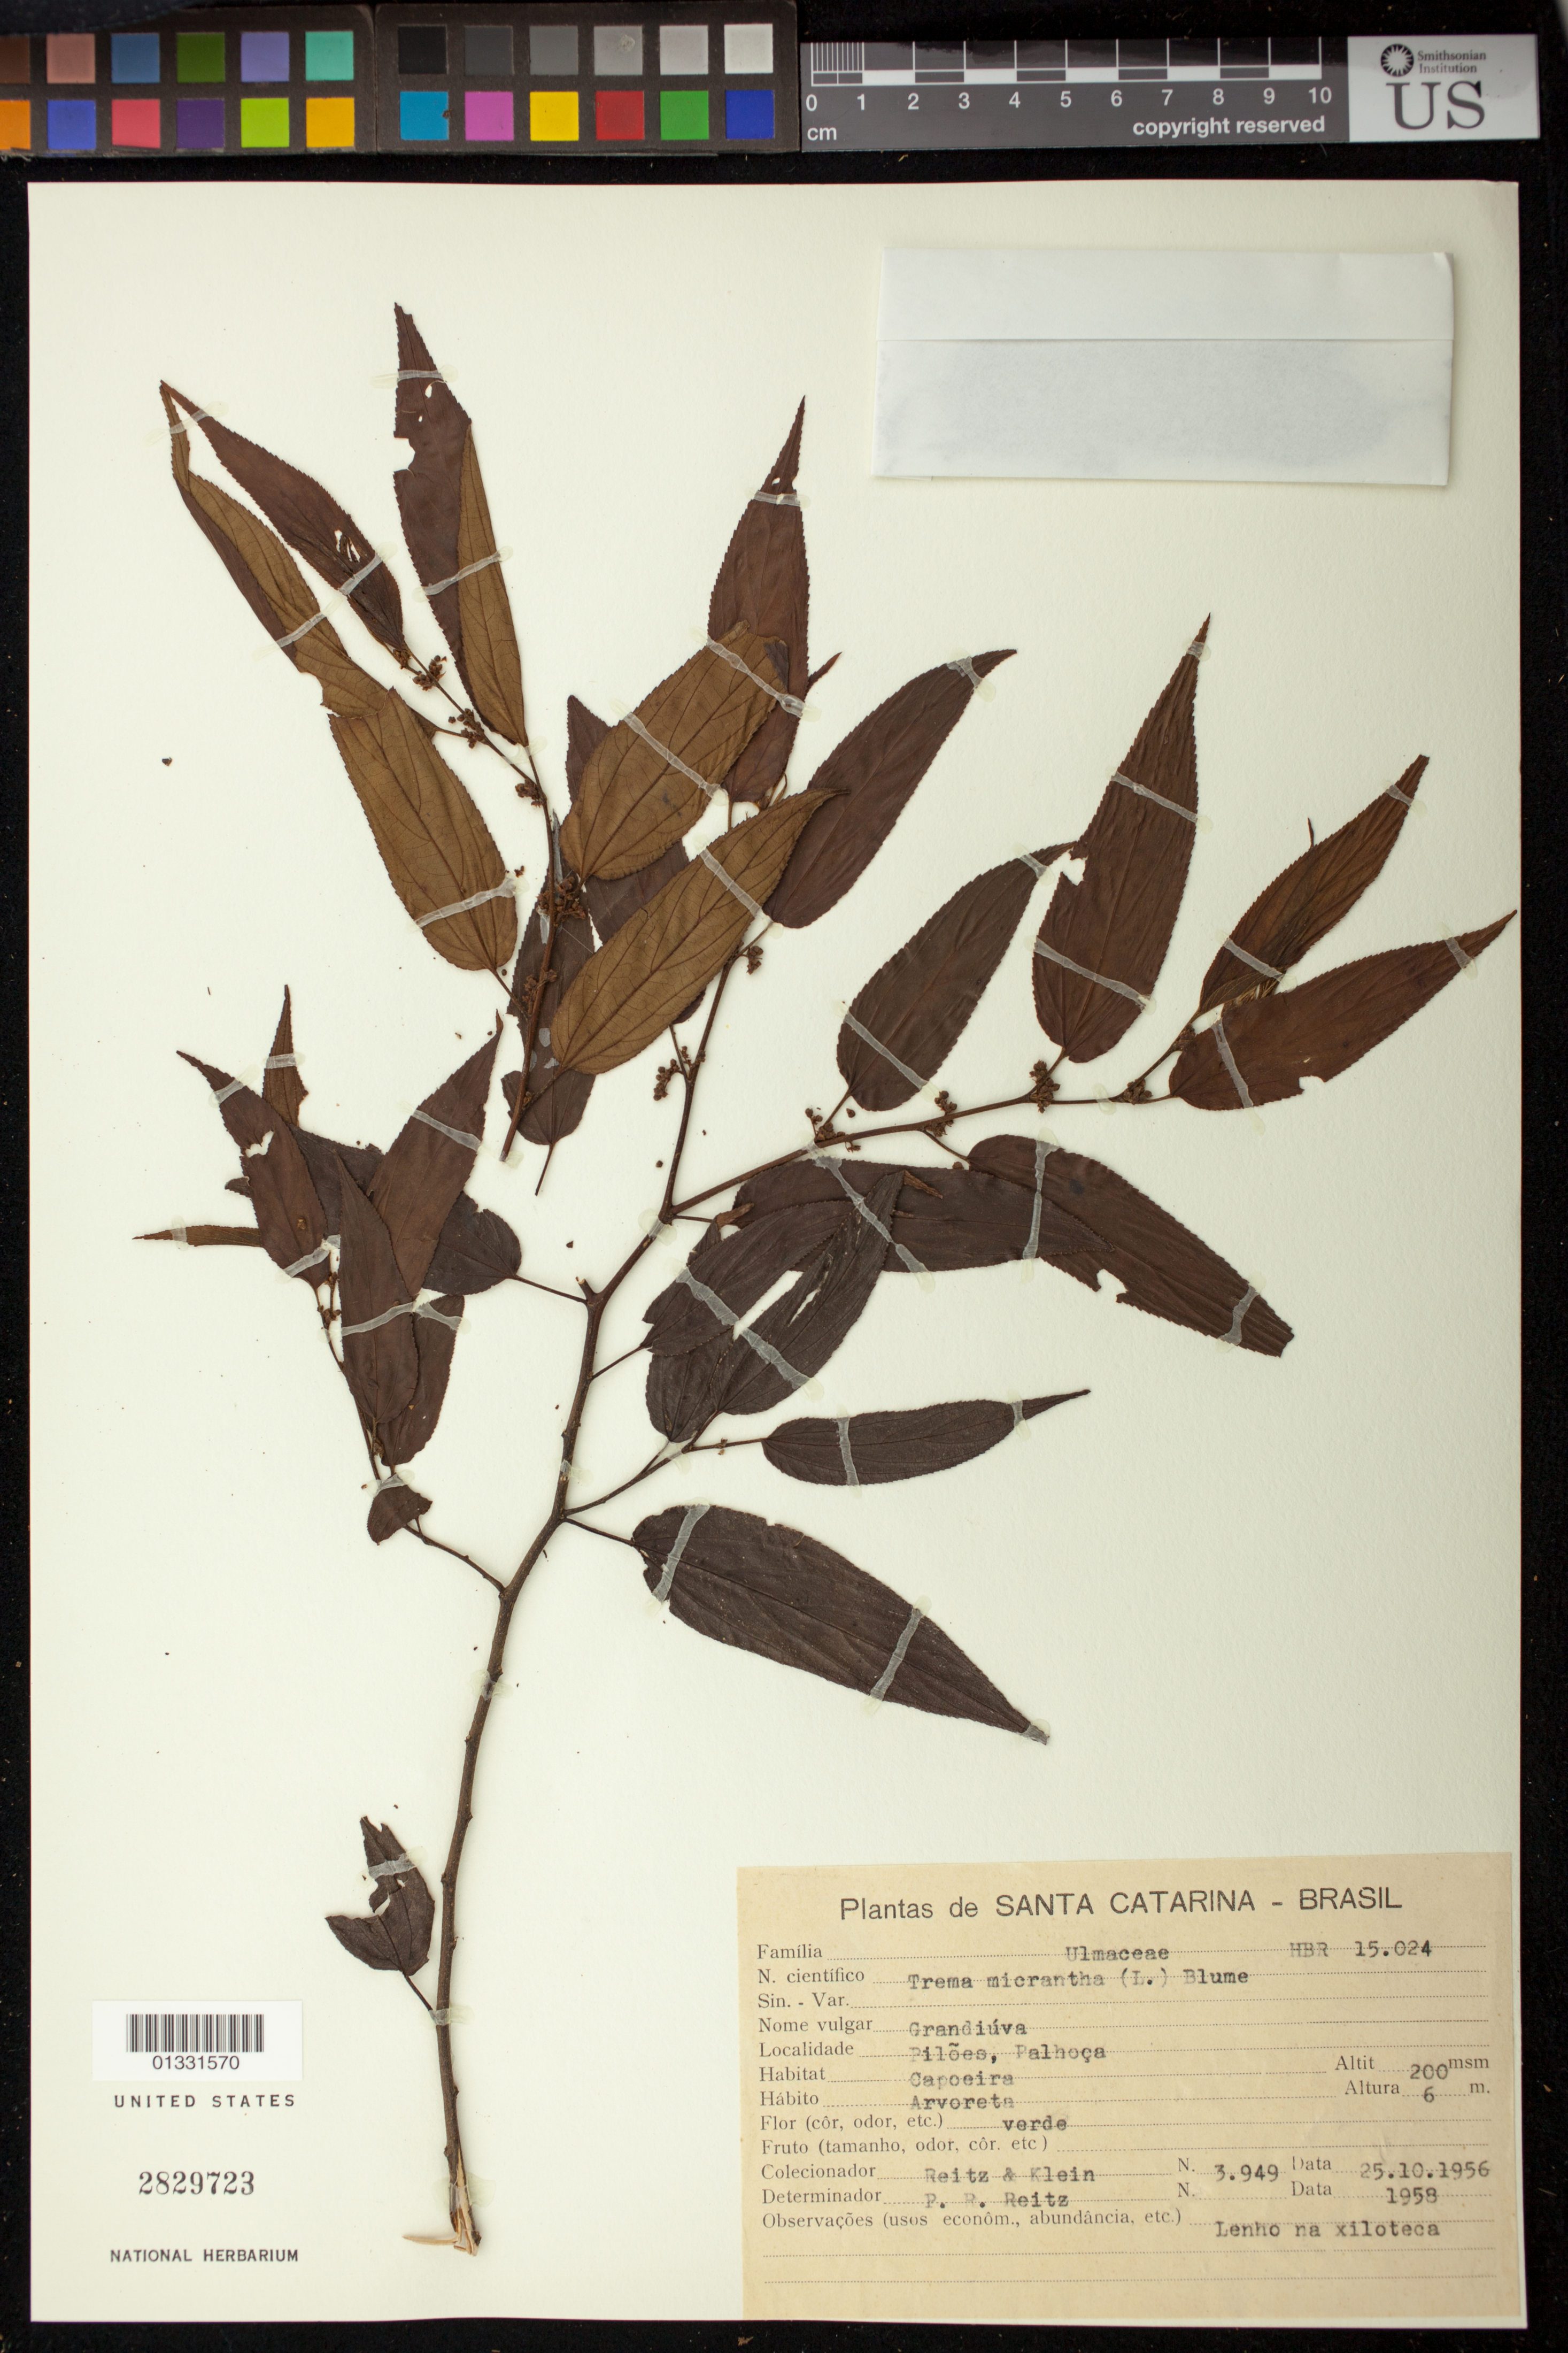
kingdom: Plantae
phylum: Tracheophyta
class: Magnoliopsida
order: Rosales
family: Cannabaceae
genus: Trema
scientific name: Trema micranthum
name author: (L.) Blume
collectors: R. Reitz & R. M. Klein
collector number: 3949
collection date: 1956-10-25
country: Brazil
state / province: Santa Catarina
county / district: Palhoça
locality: Pilões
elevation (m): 200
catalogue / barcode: US 2829723